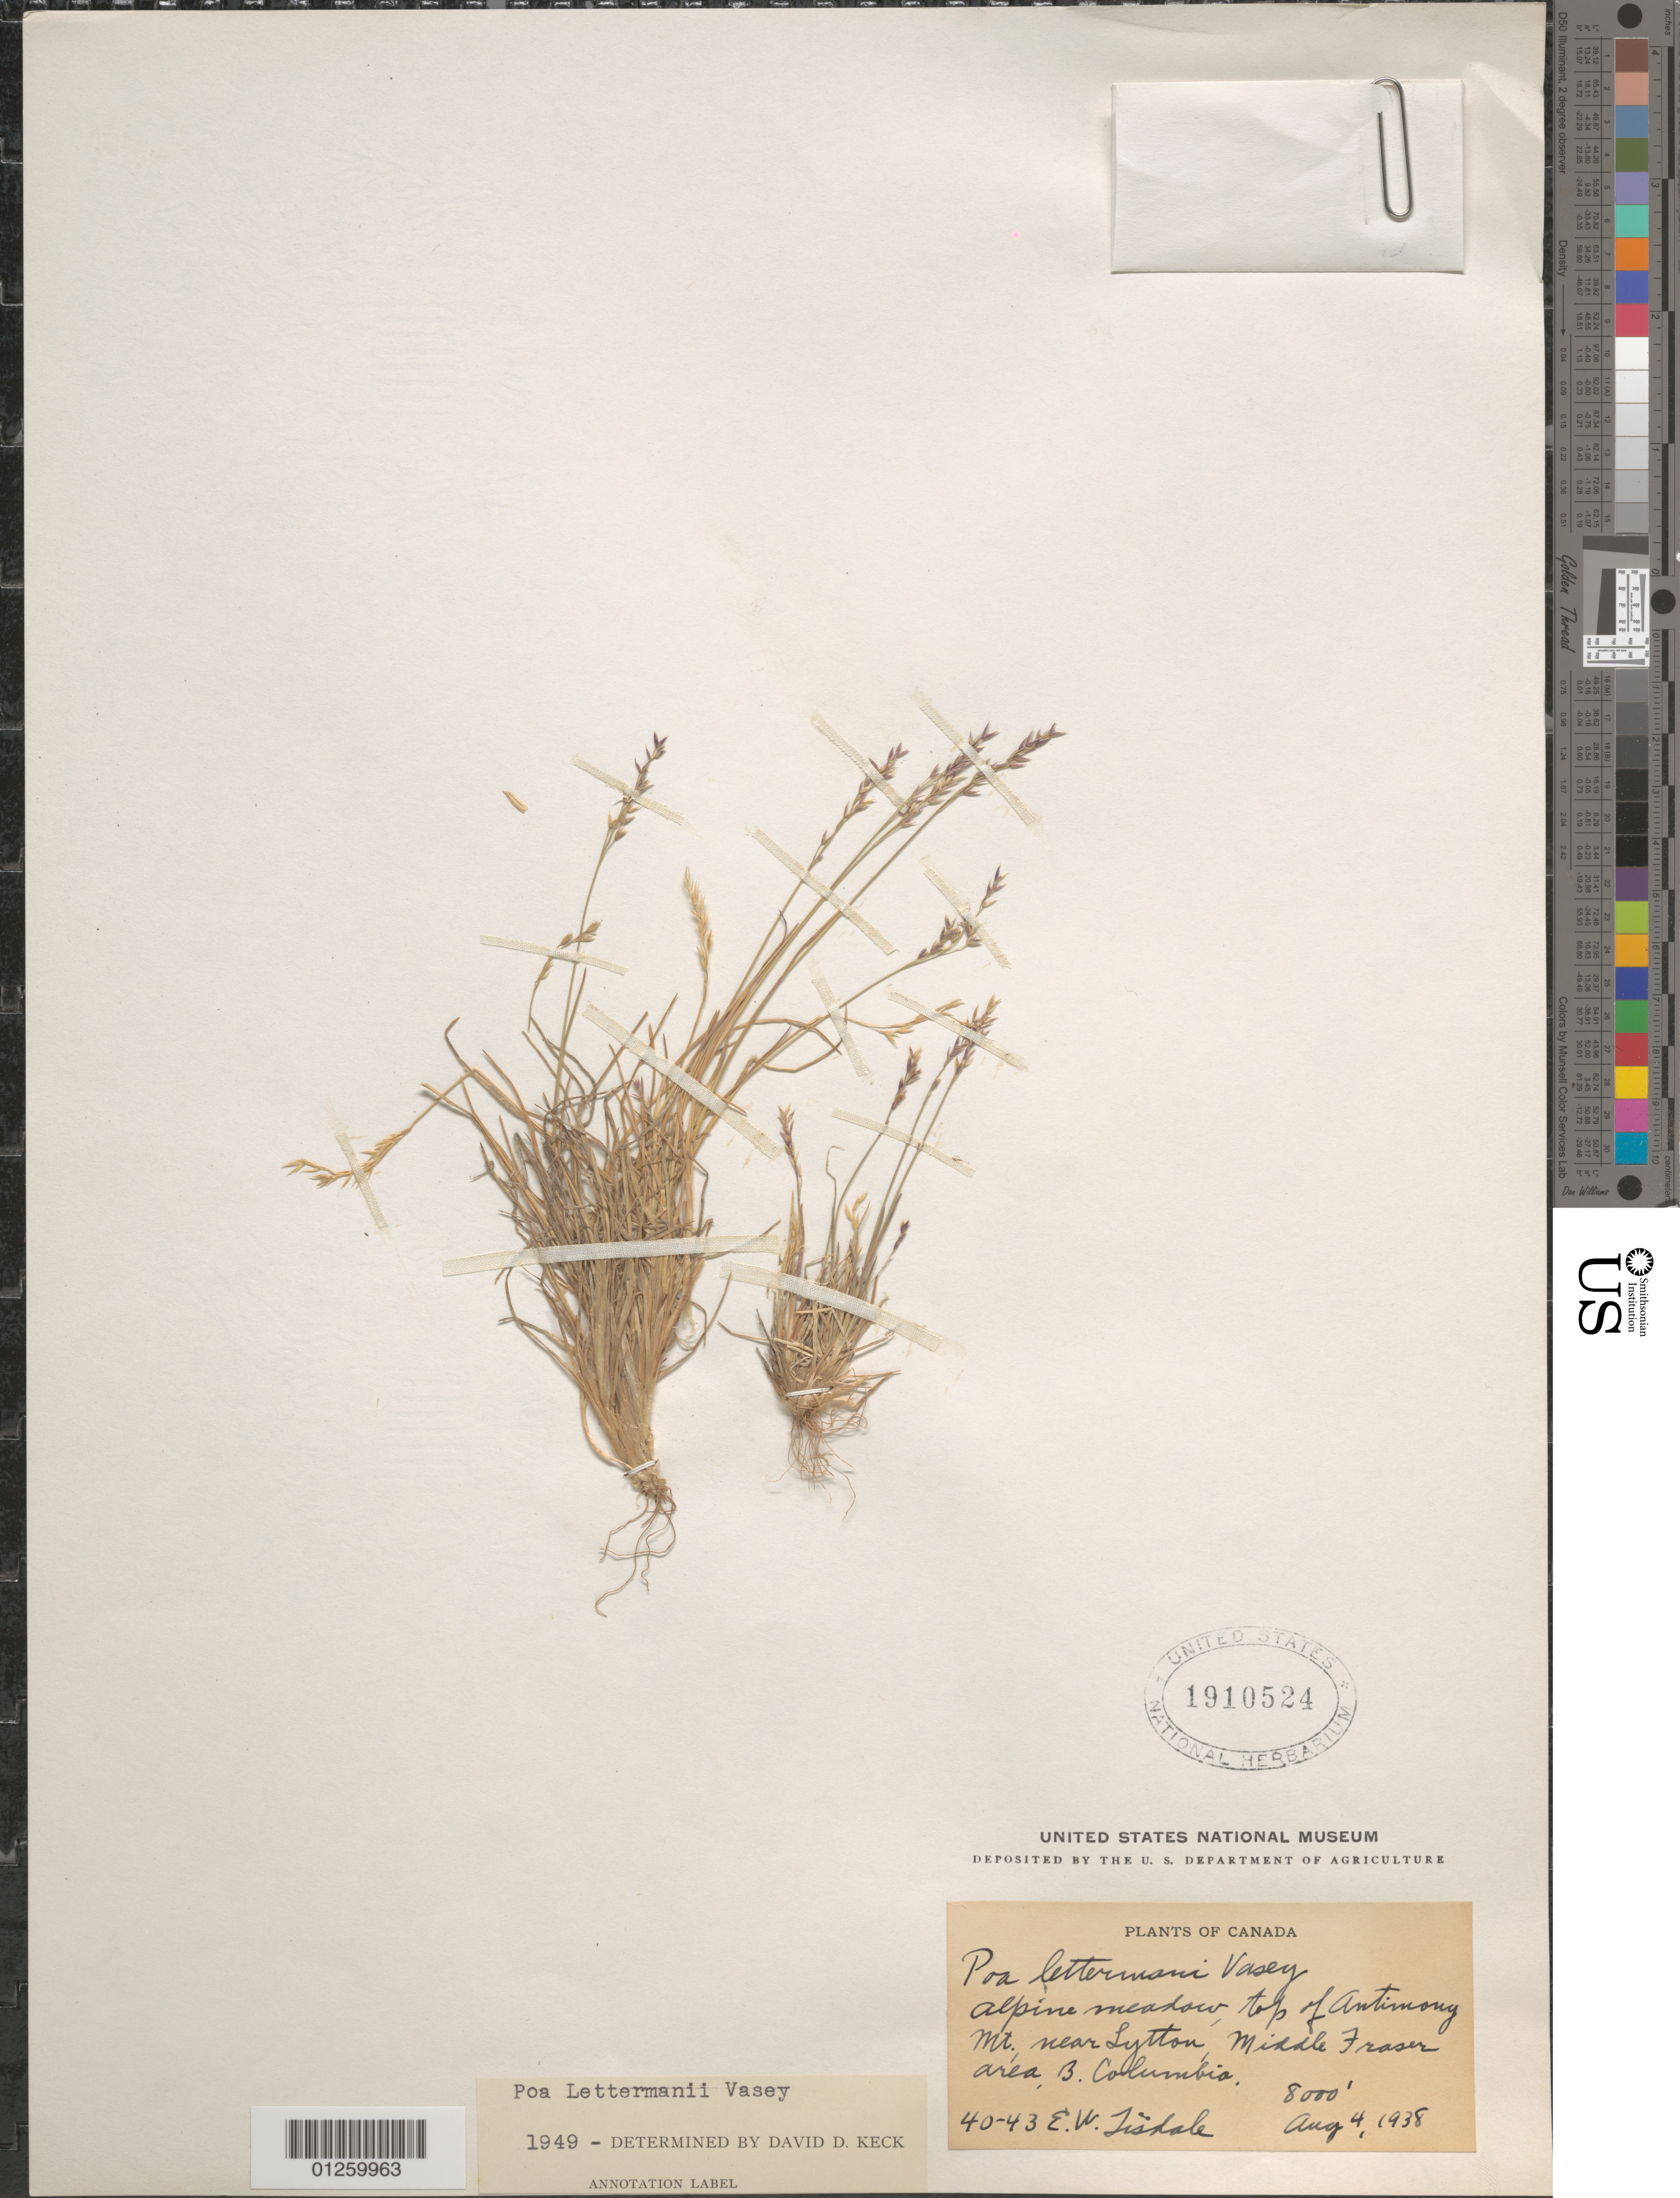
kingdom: Plantae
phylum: Tracheophyta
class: Liliopsida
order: Poales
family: Poaceae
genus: Poa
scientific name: Poa lettermanii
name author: Vasey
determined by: Soreng, Robert J., Research Associate (BOT), Smithsonian Institution - National Museum of Natural History (UNITED STATES)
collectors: E. Tisdale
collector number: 40-43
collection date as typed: Aug 4, 1938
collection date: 1938-08-04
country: Canada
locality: Alpine Meadow, top of Antimony Mt., near Lytton, Middle Fraser area, B. Columbia.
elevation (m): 2438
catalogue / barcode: US 1910524